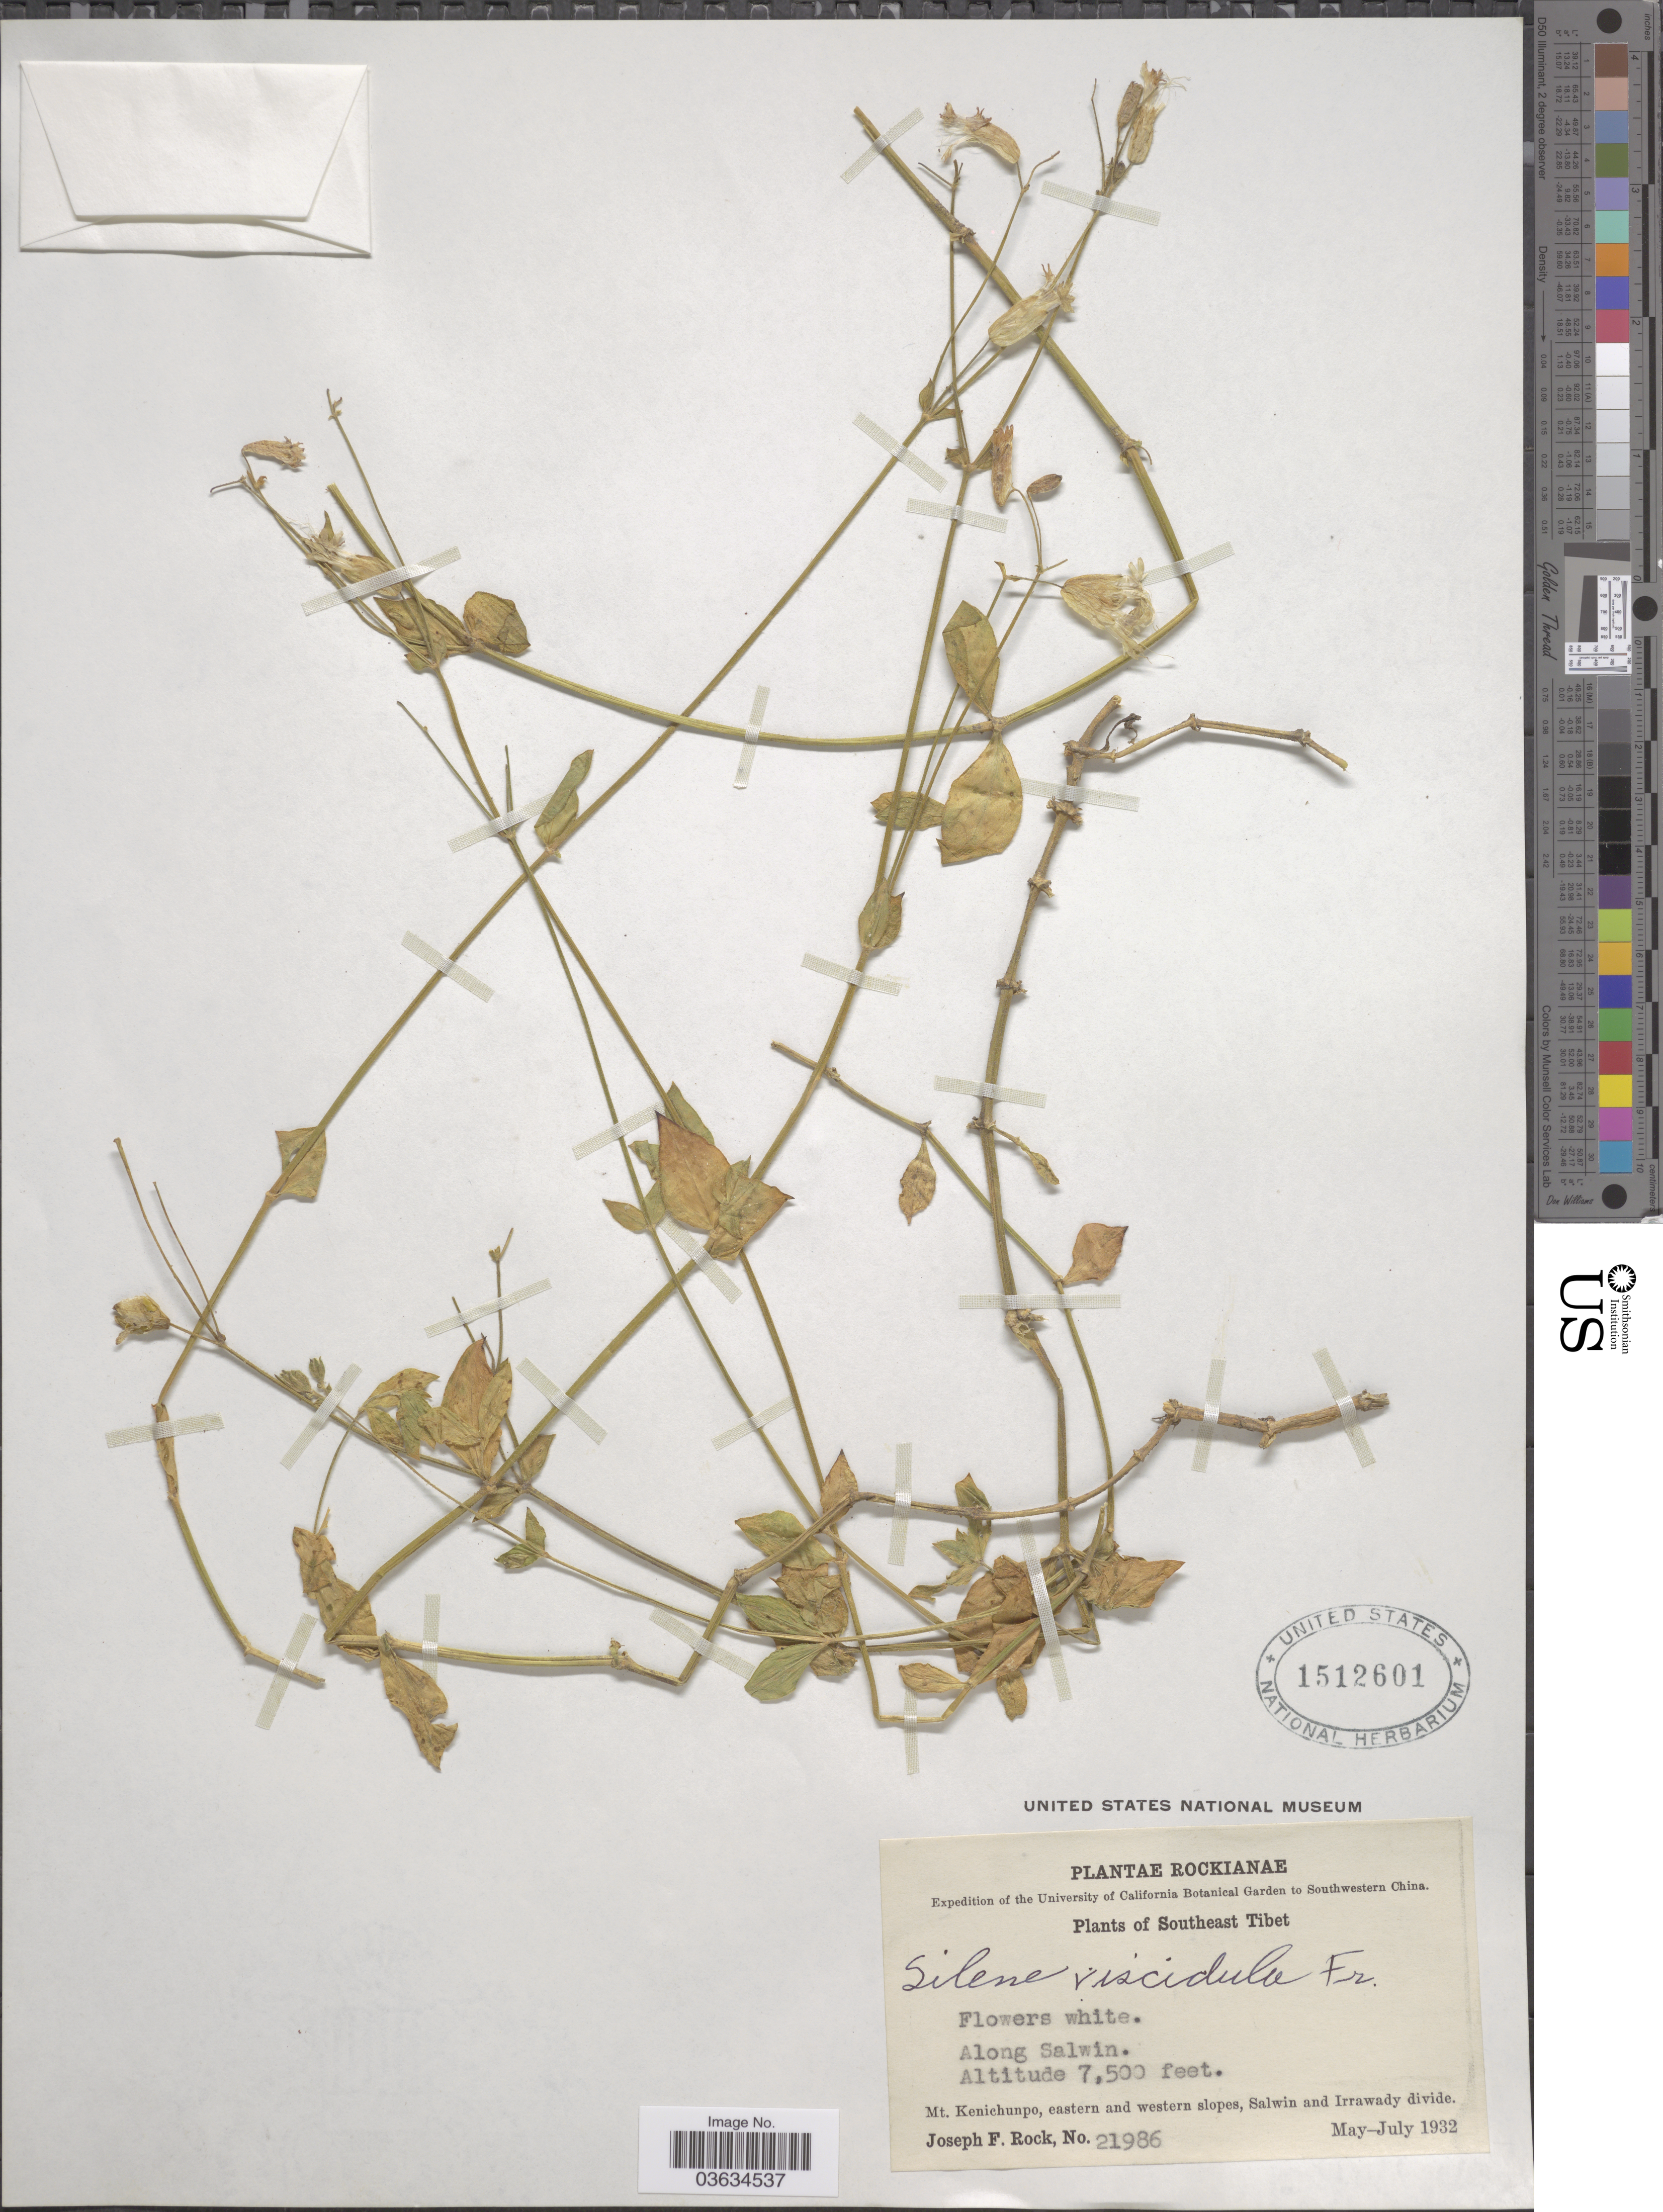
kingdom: Plantae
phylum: Tracheophyta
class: Magnoliopsida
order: Caryophyllales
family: Caryophyllaceae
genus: Silene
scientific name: Silene viscidula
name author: Franch.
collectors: J. F. Rock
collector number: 21986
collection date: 1932-05/1932-07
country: China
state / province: Xizang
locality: Southwestern China. Southeast Tibet. Along Salwin. Mt. Kenichunpo, eastern and western slopes, Salwin and Irrawady divide.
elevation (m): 2286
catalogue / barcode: US 1512601